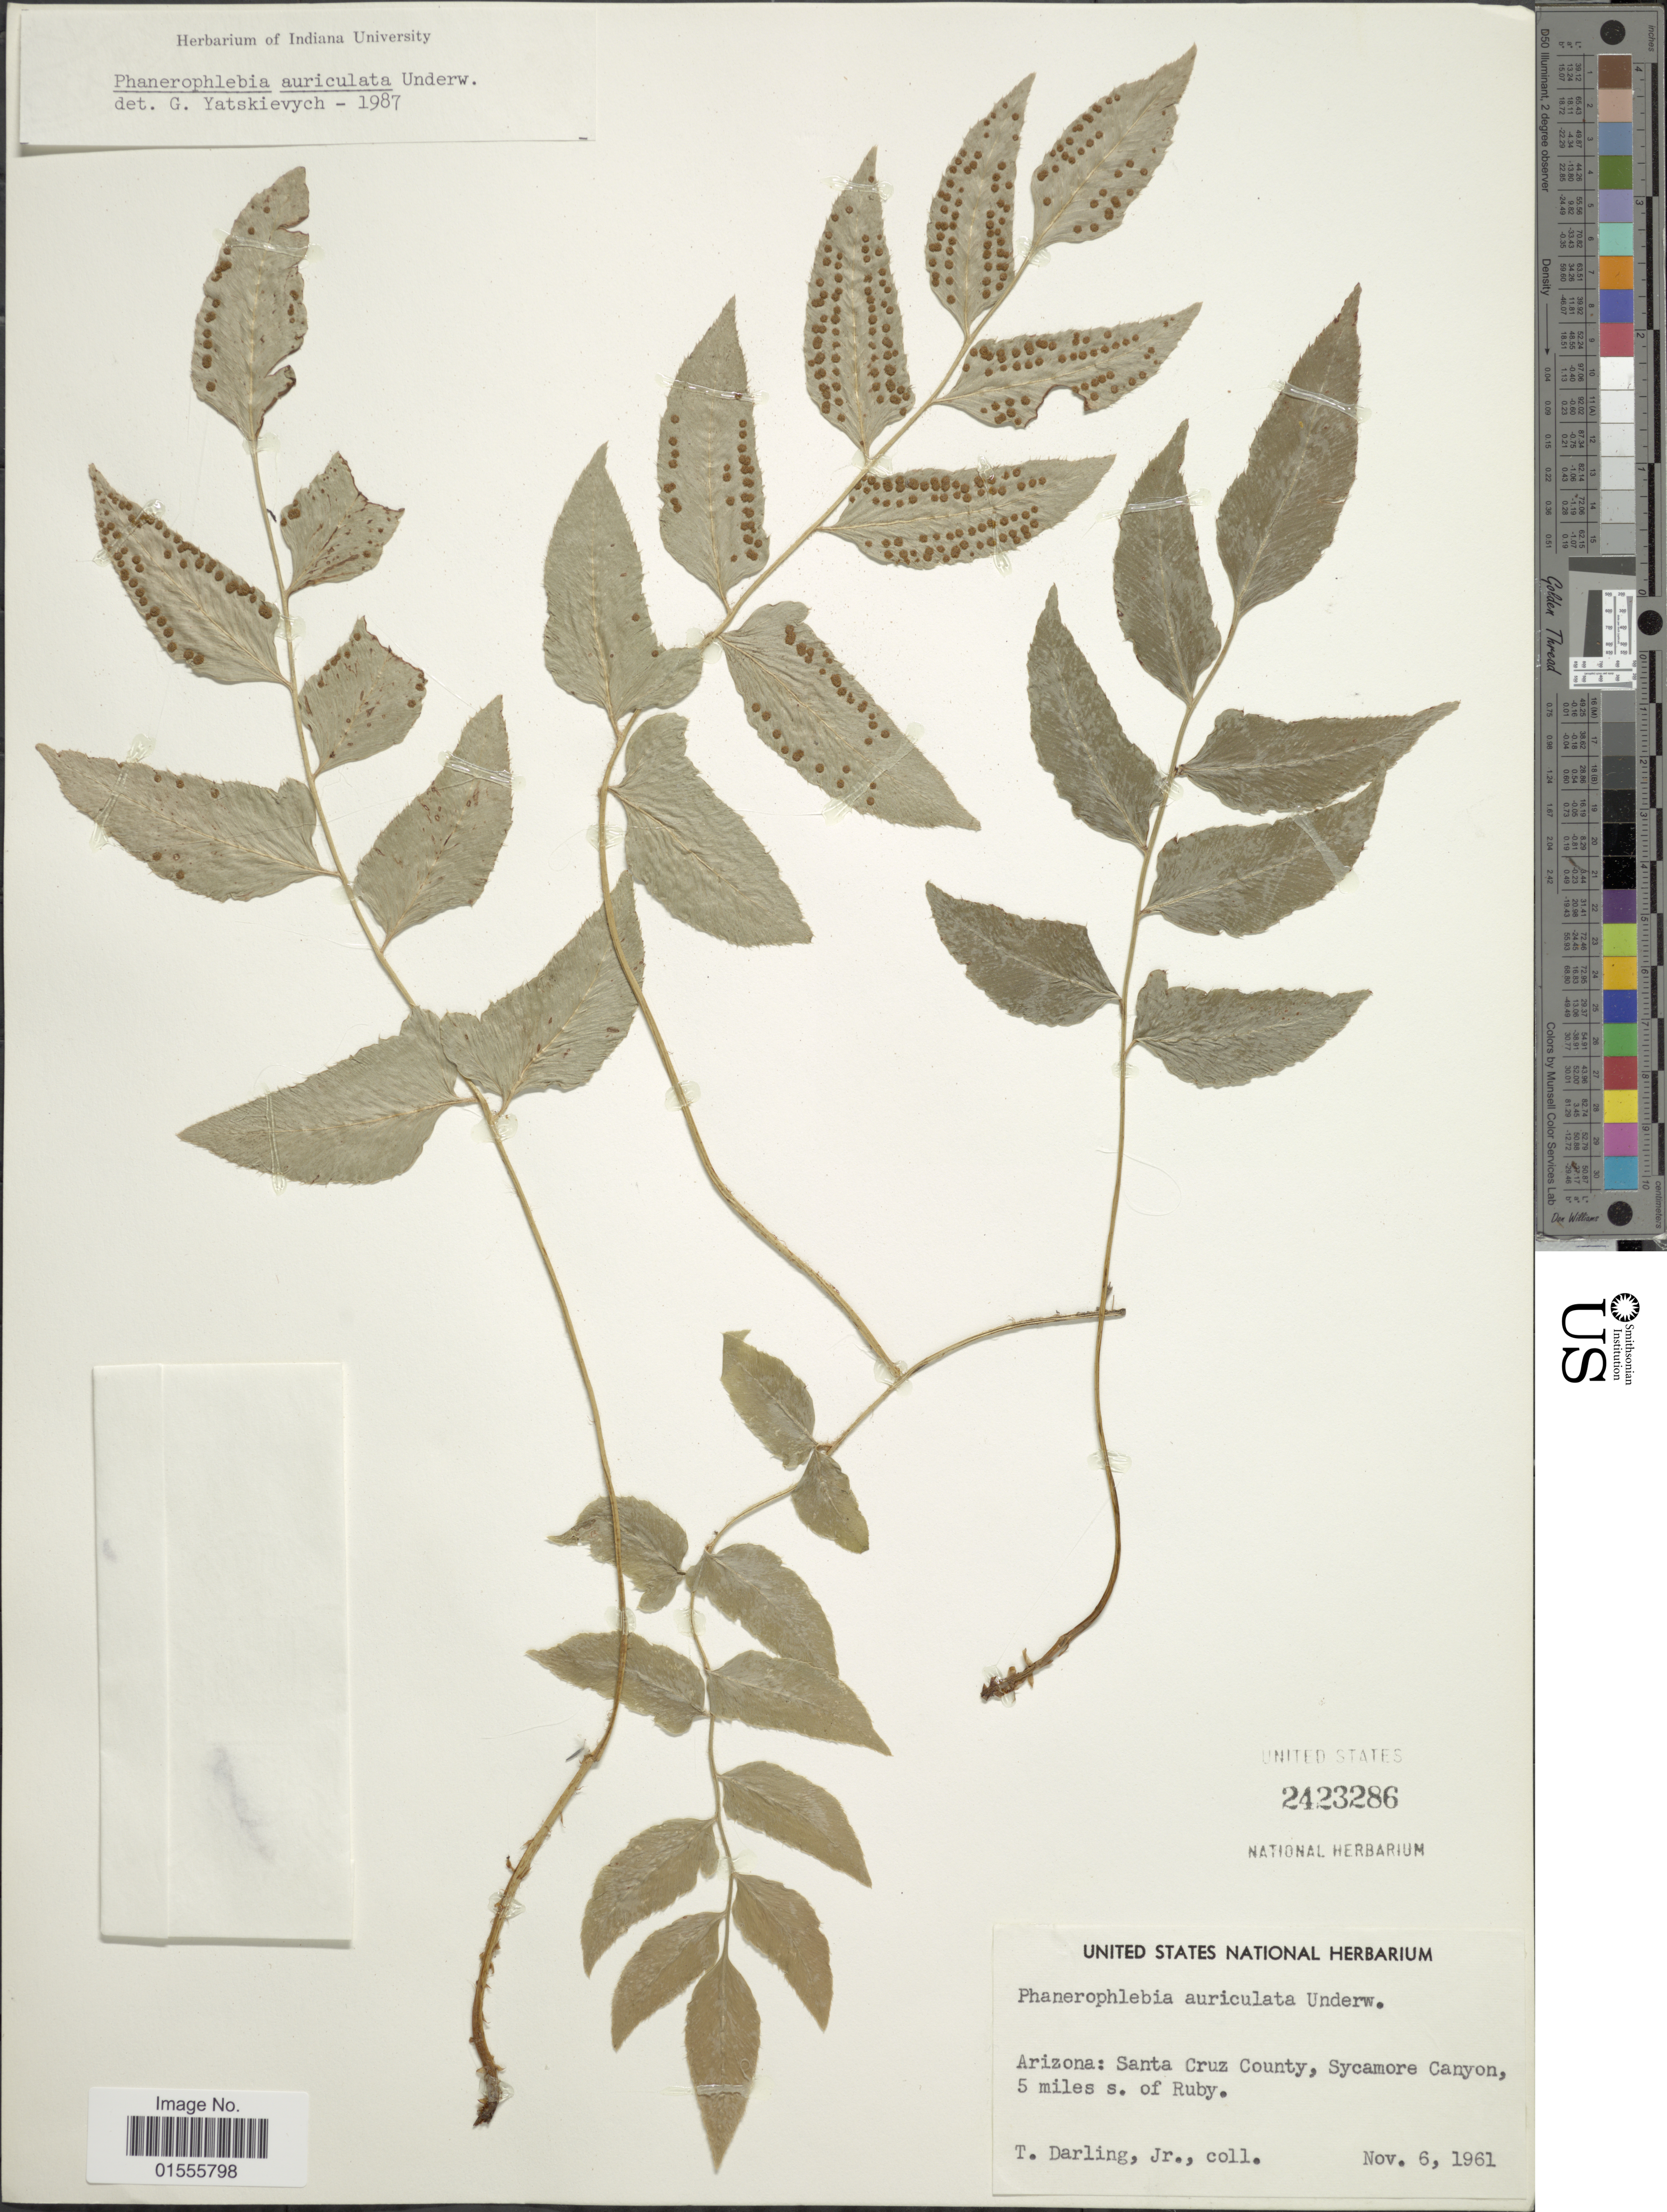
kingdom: Plantae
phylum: Tracheophyta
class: Polypodiopsida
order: Polypodiales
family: Dryopteridaceae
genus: Phanerophlebia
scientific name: Phanerophlebia auriculata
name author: Underw.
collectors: T. Darling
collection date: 1961-11-06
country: United States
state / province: Arizona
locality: Santa Cruz, Sycamore Canyon, 5 miles s. of Ruby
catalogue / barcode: US 2423286